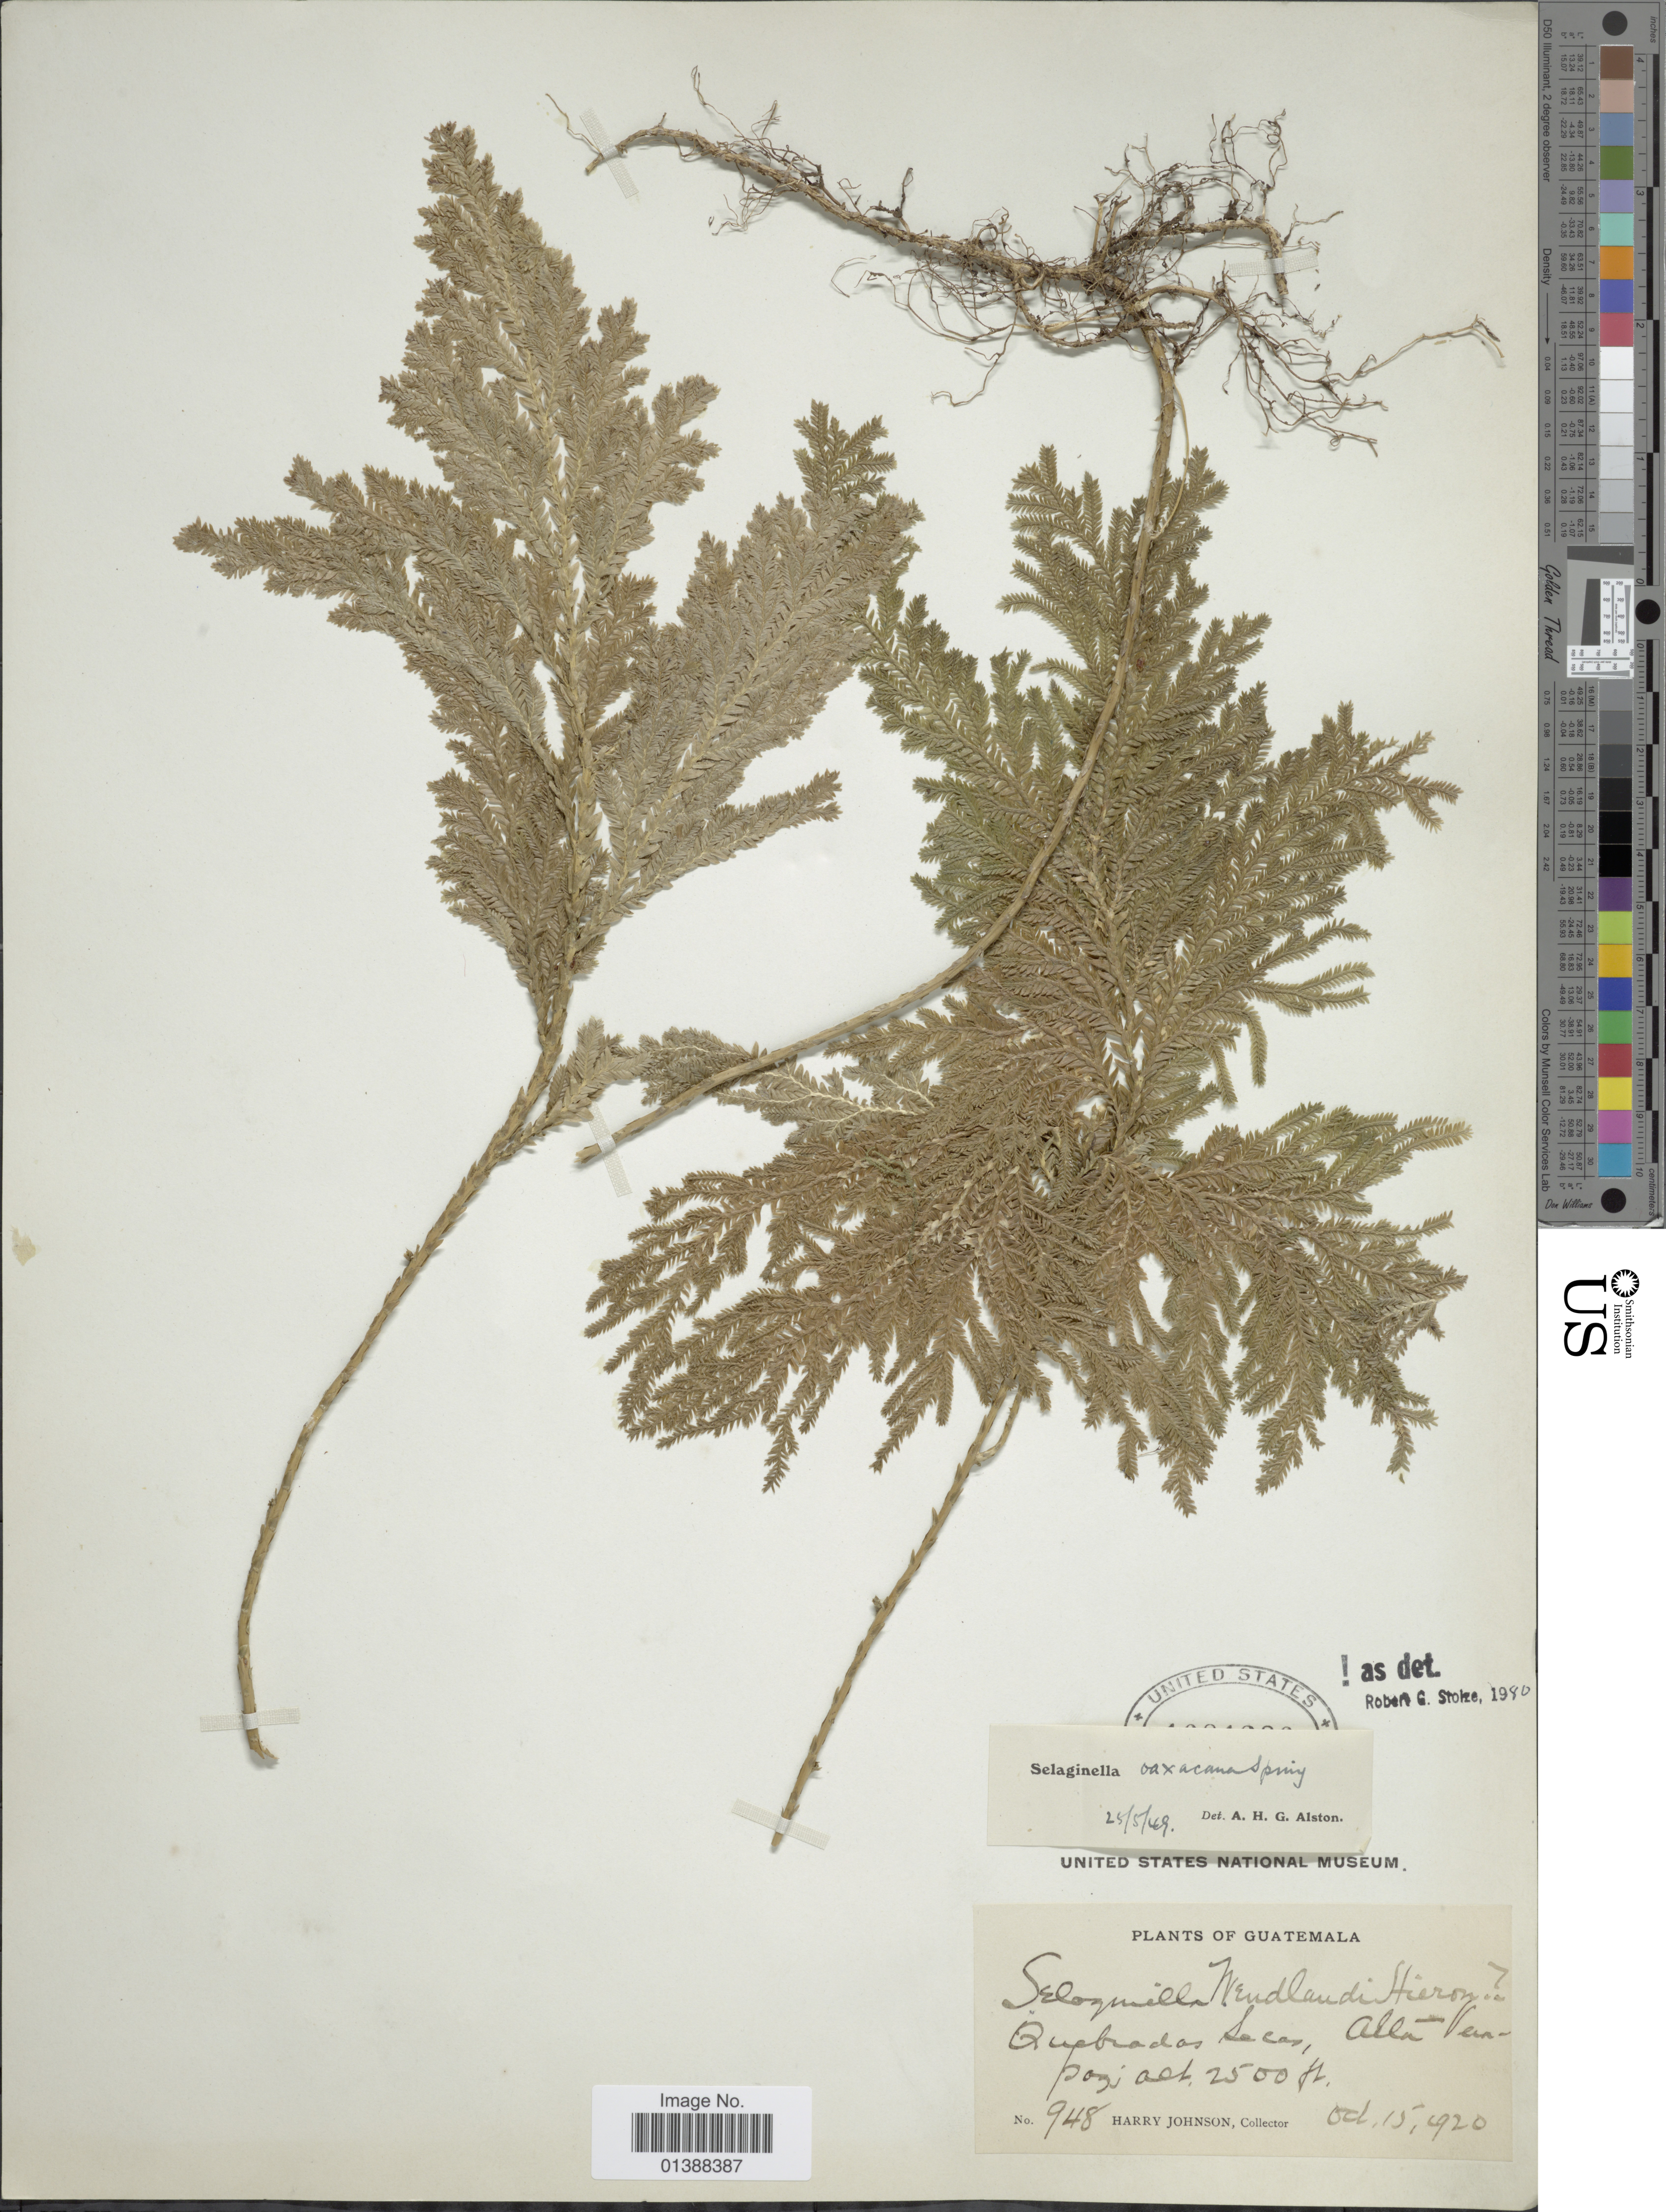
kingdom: Plantae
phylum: Tracheophyta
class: Lycopodiopsida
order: Selaginellales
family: Selaginellaceae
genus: Selaginella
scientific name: Selaginella oaxacana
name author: Spring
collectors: H. Johnson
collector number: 948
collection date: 1920-10-15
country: Guatemala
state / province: Alta Verapaz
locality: Quebradas sacas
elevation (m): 762